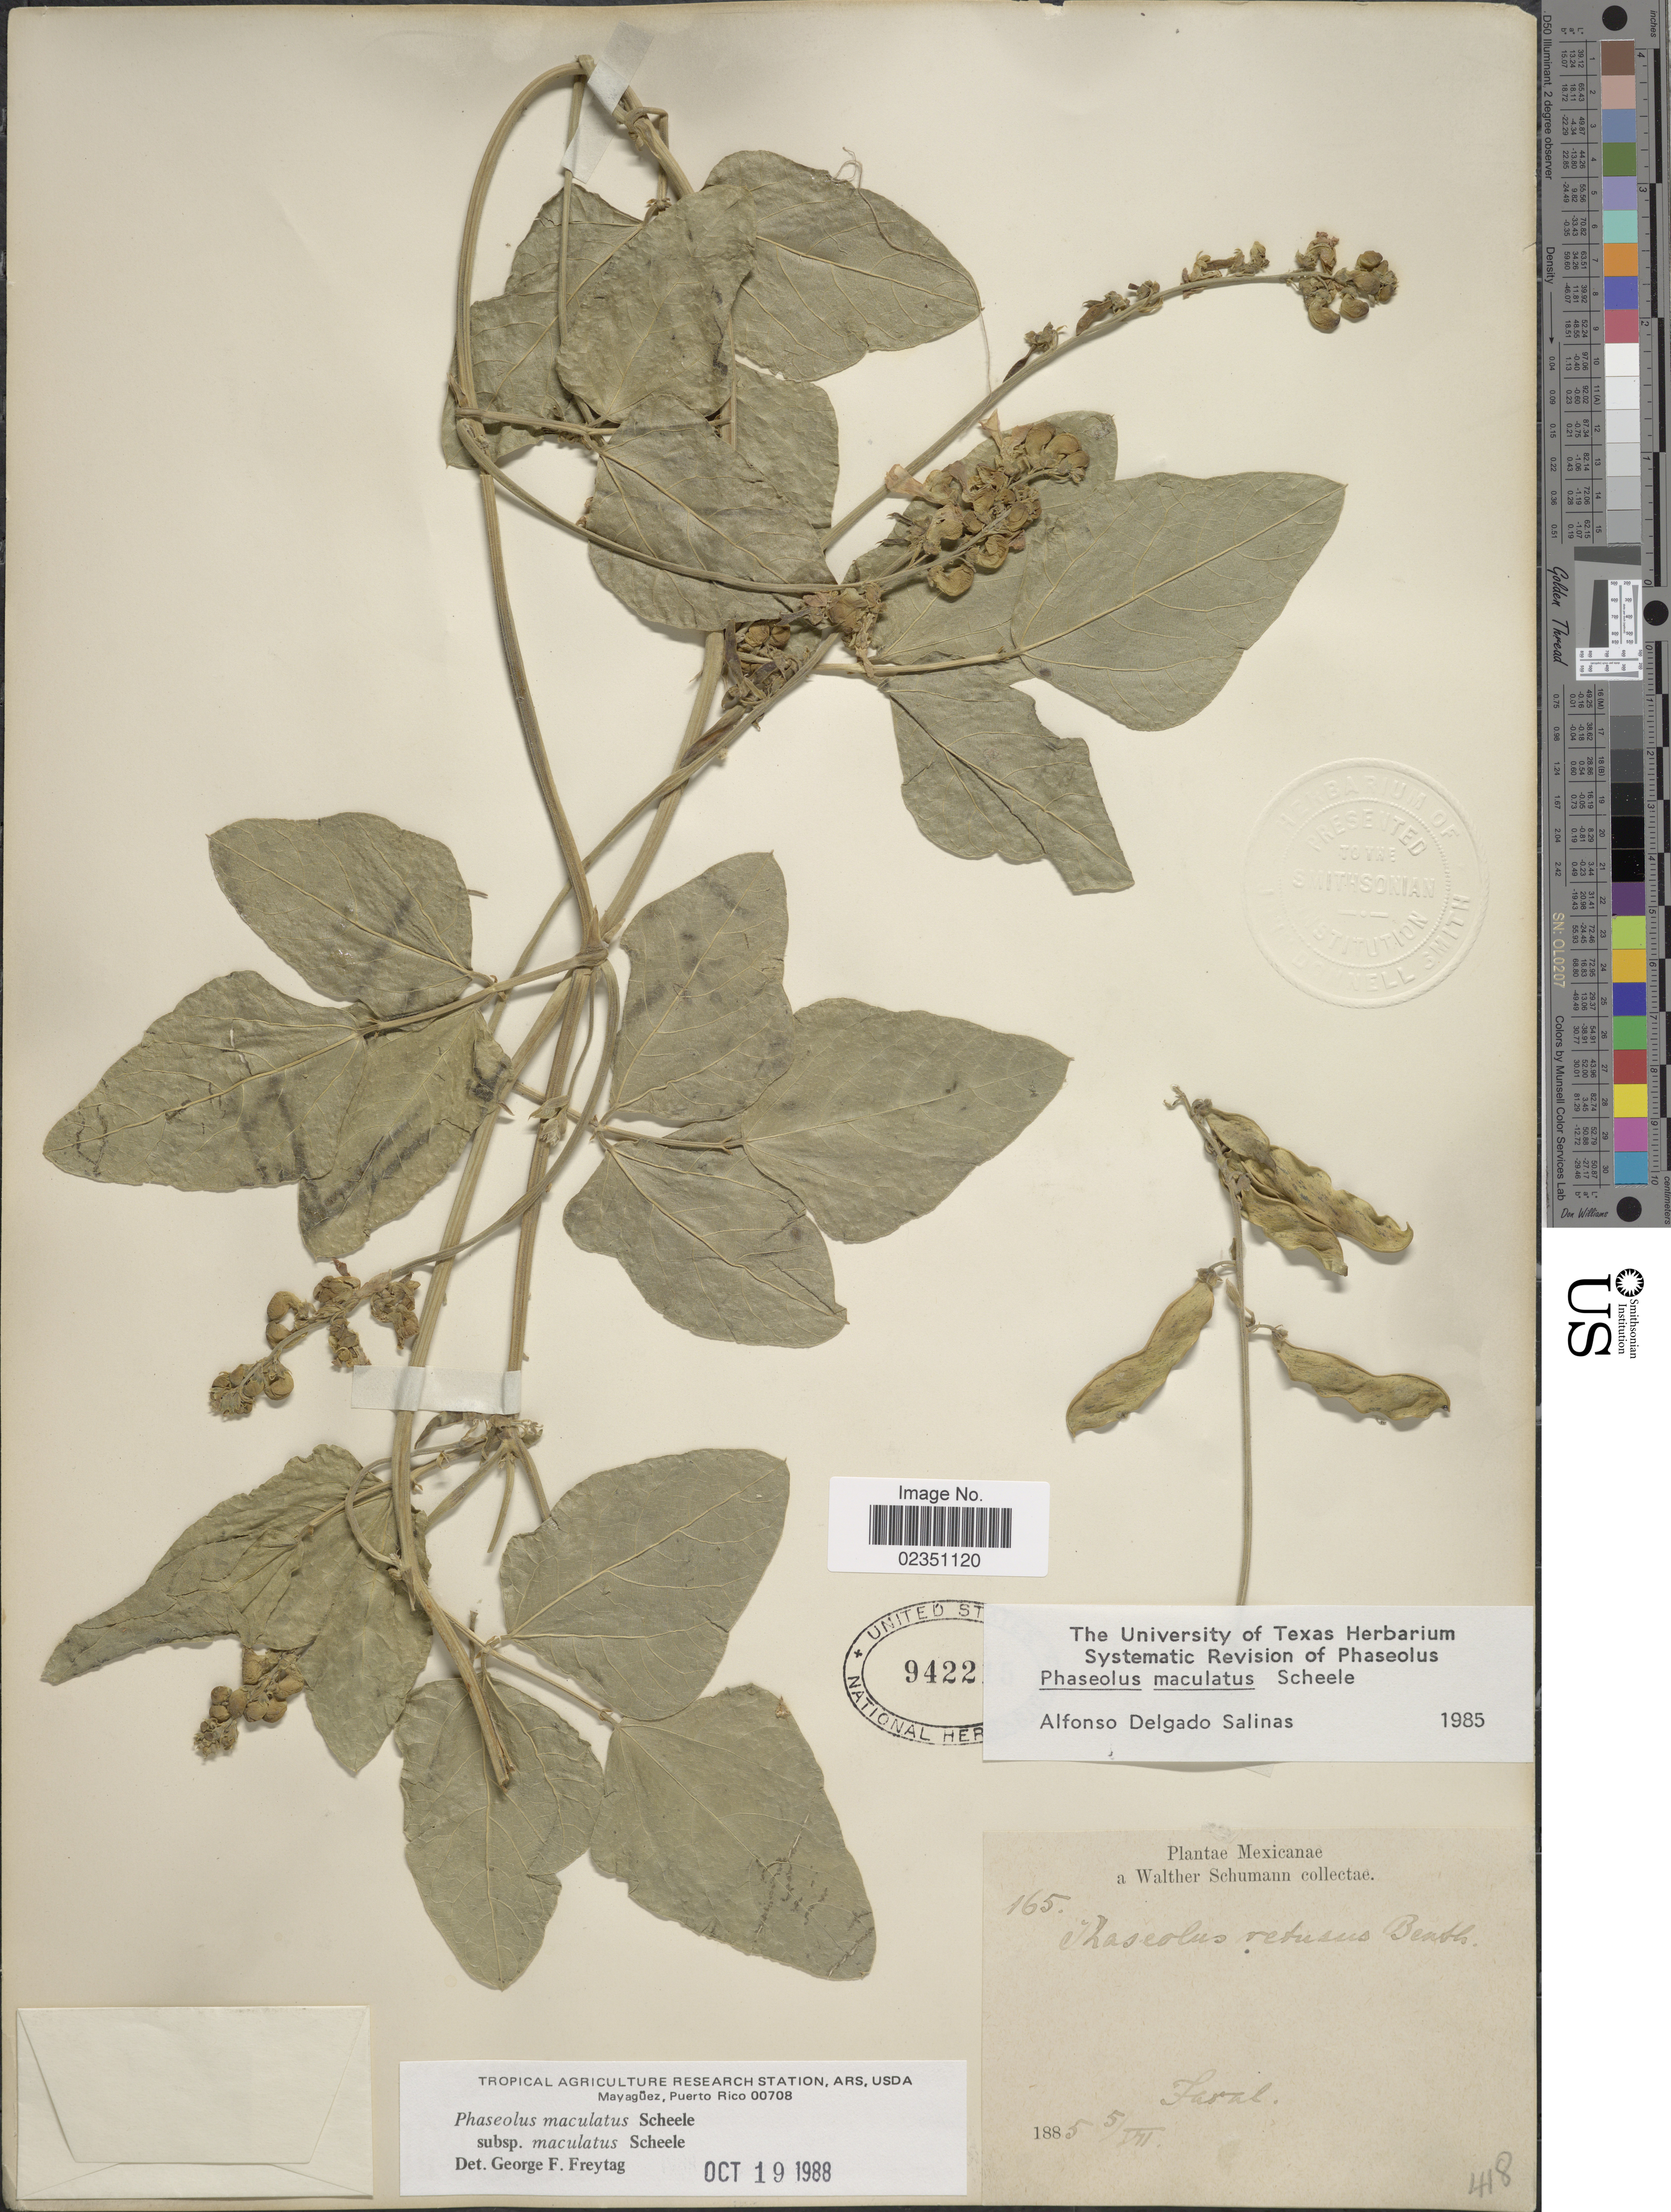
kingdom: Plantae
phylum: Tracheophyta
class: Magnoliopsida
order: Fabales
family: Fabaceae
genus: Phaseolus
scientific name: Phaseolus maculatus subsp. maculatus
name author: Scheele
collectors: W. Schumann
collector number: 165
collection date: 1885-07-05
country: Mexico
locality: Faral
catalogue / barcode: US 942215